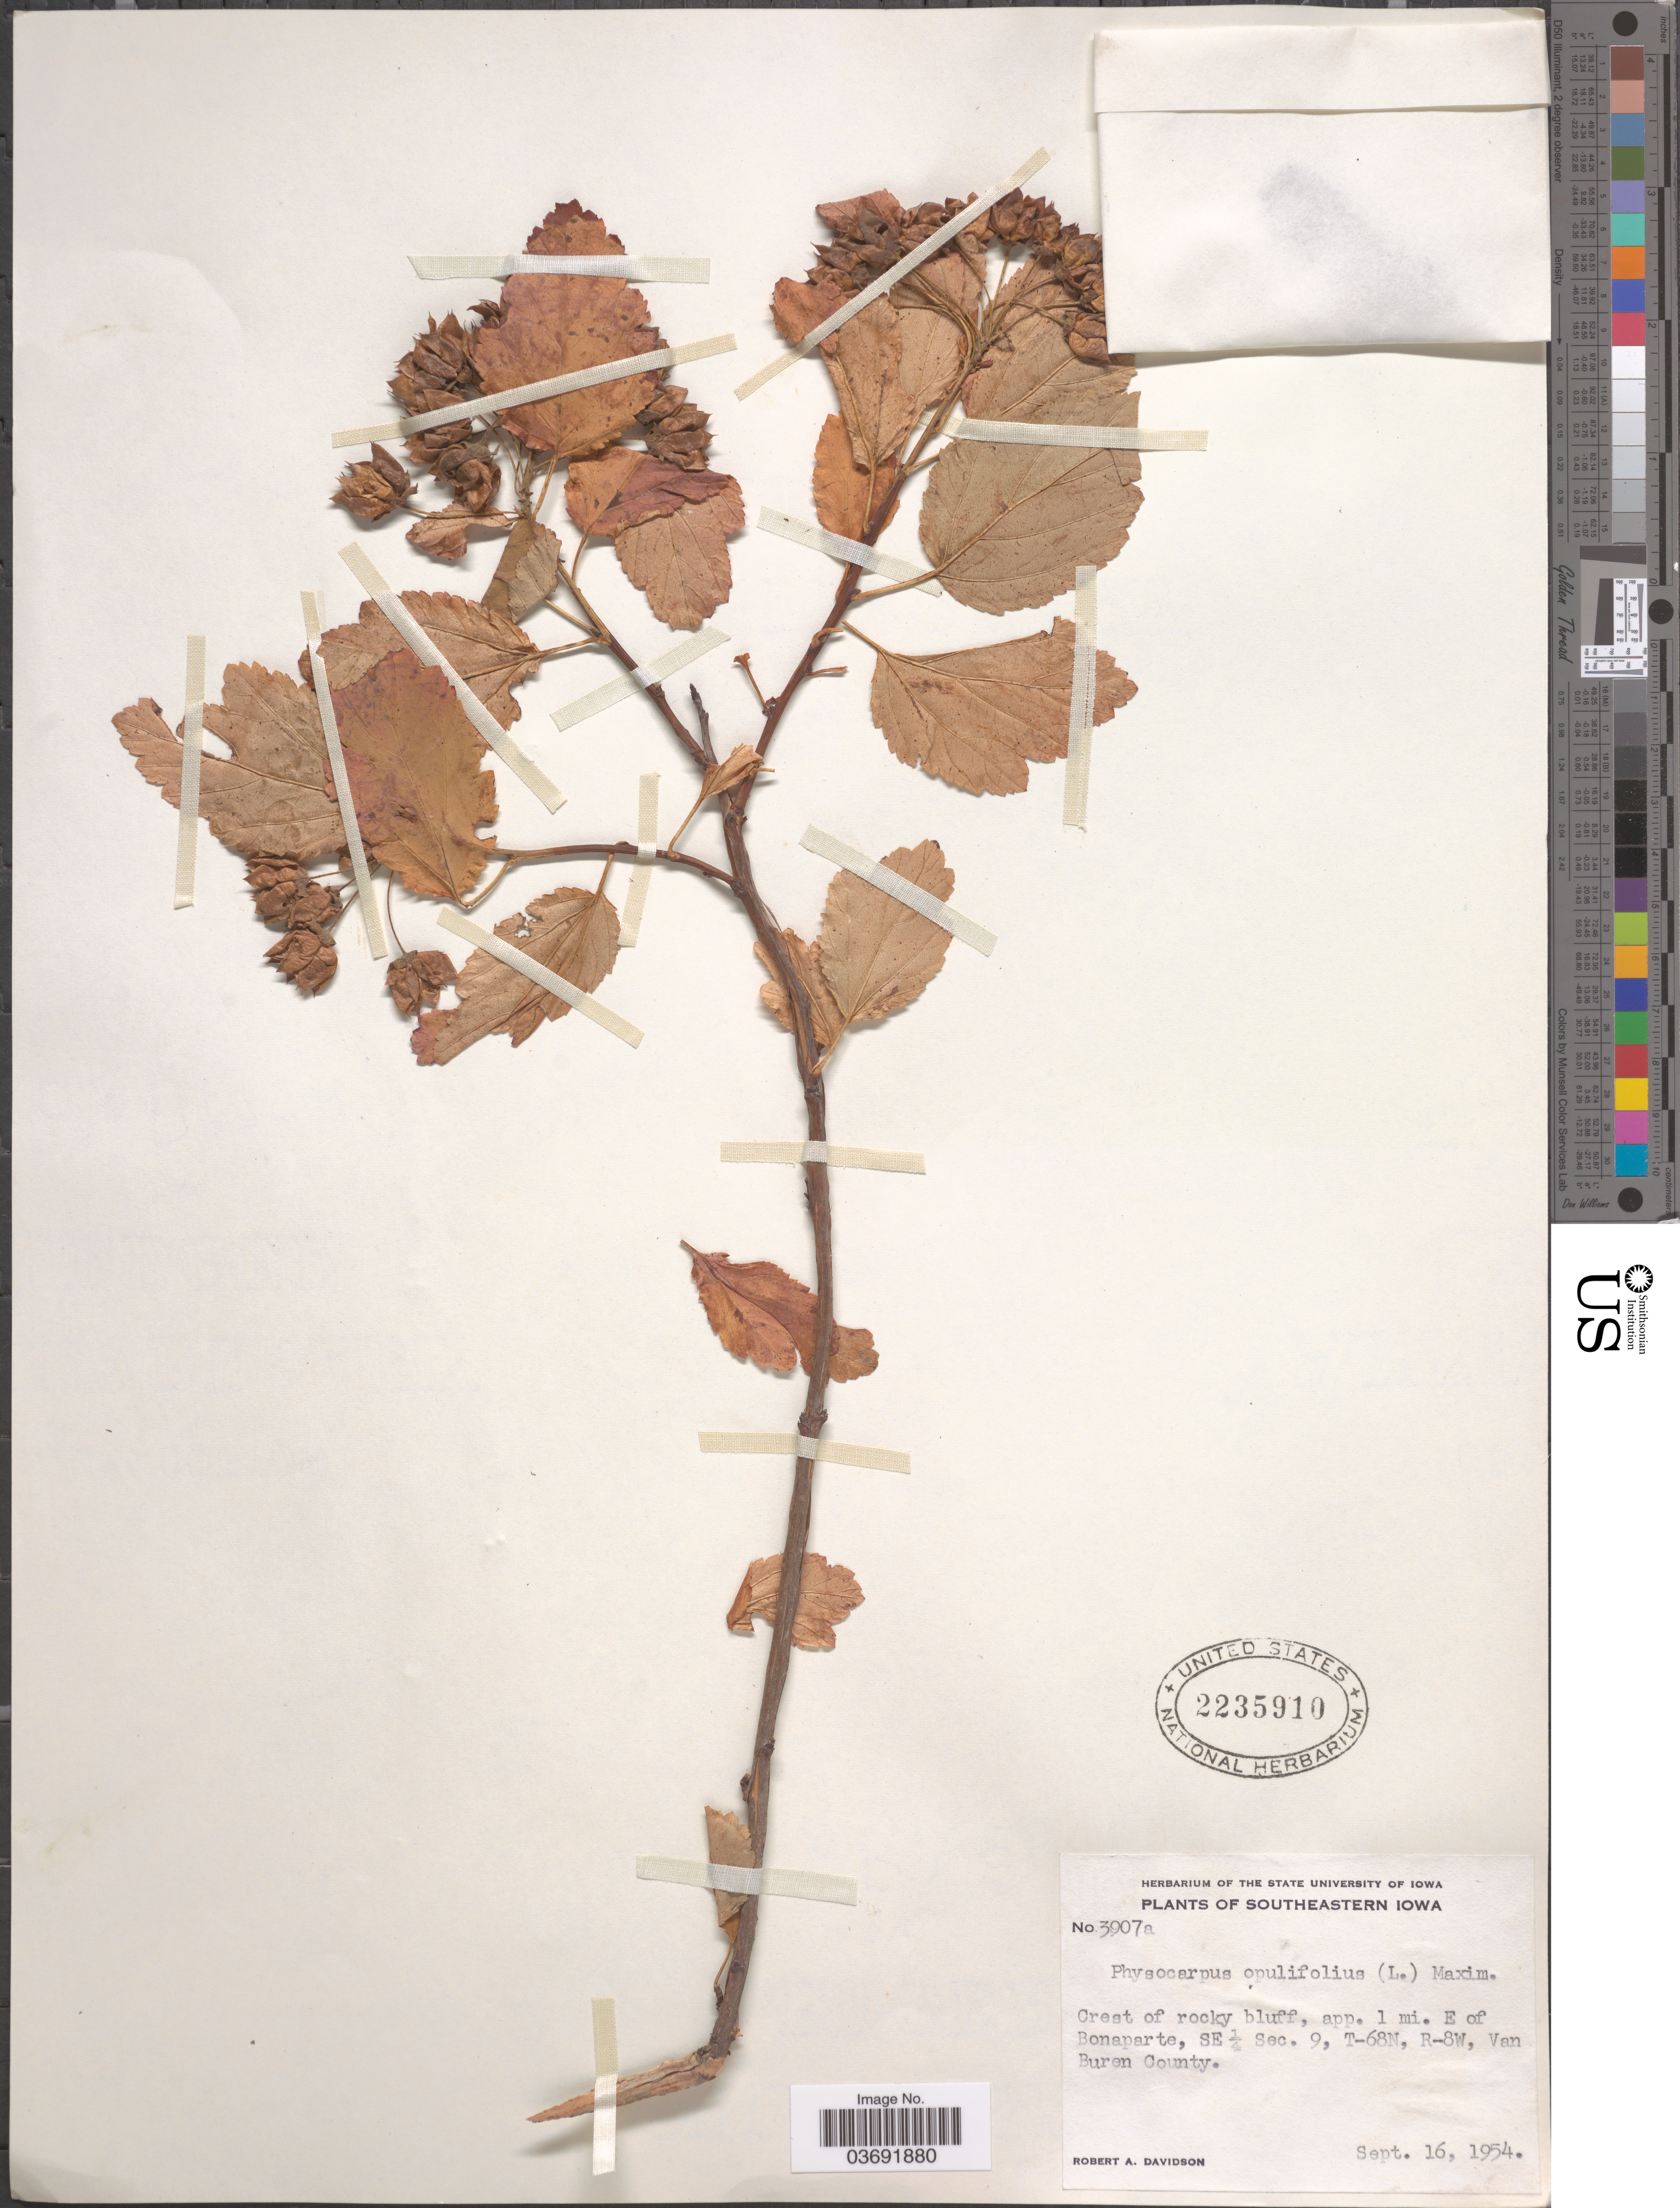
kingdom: Plantae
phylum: Tracheophyta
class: Magnoliopsida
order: Rosales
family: Rosaceae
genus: Physocarpus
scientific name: Physocarpus opulifolius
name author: (L.) Maxim.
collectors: R. A. Davidson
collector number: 3907a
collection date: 1954-09-16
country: United States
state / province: Iowa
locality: Southeastern Iowa. Crest of rocky bluff, app. 1 mi. E of Bonaparte, SE¼ Sec. 9, T-68N, R-8W, Van Buren County.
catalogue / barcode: US 2235910